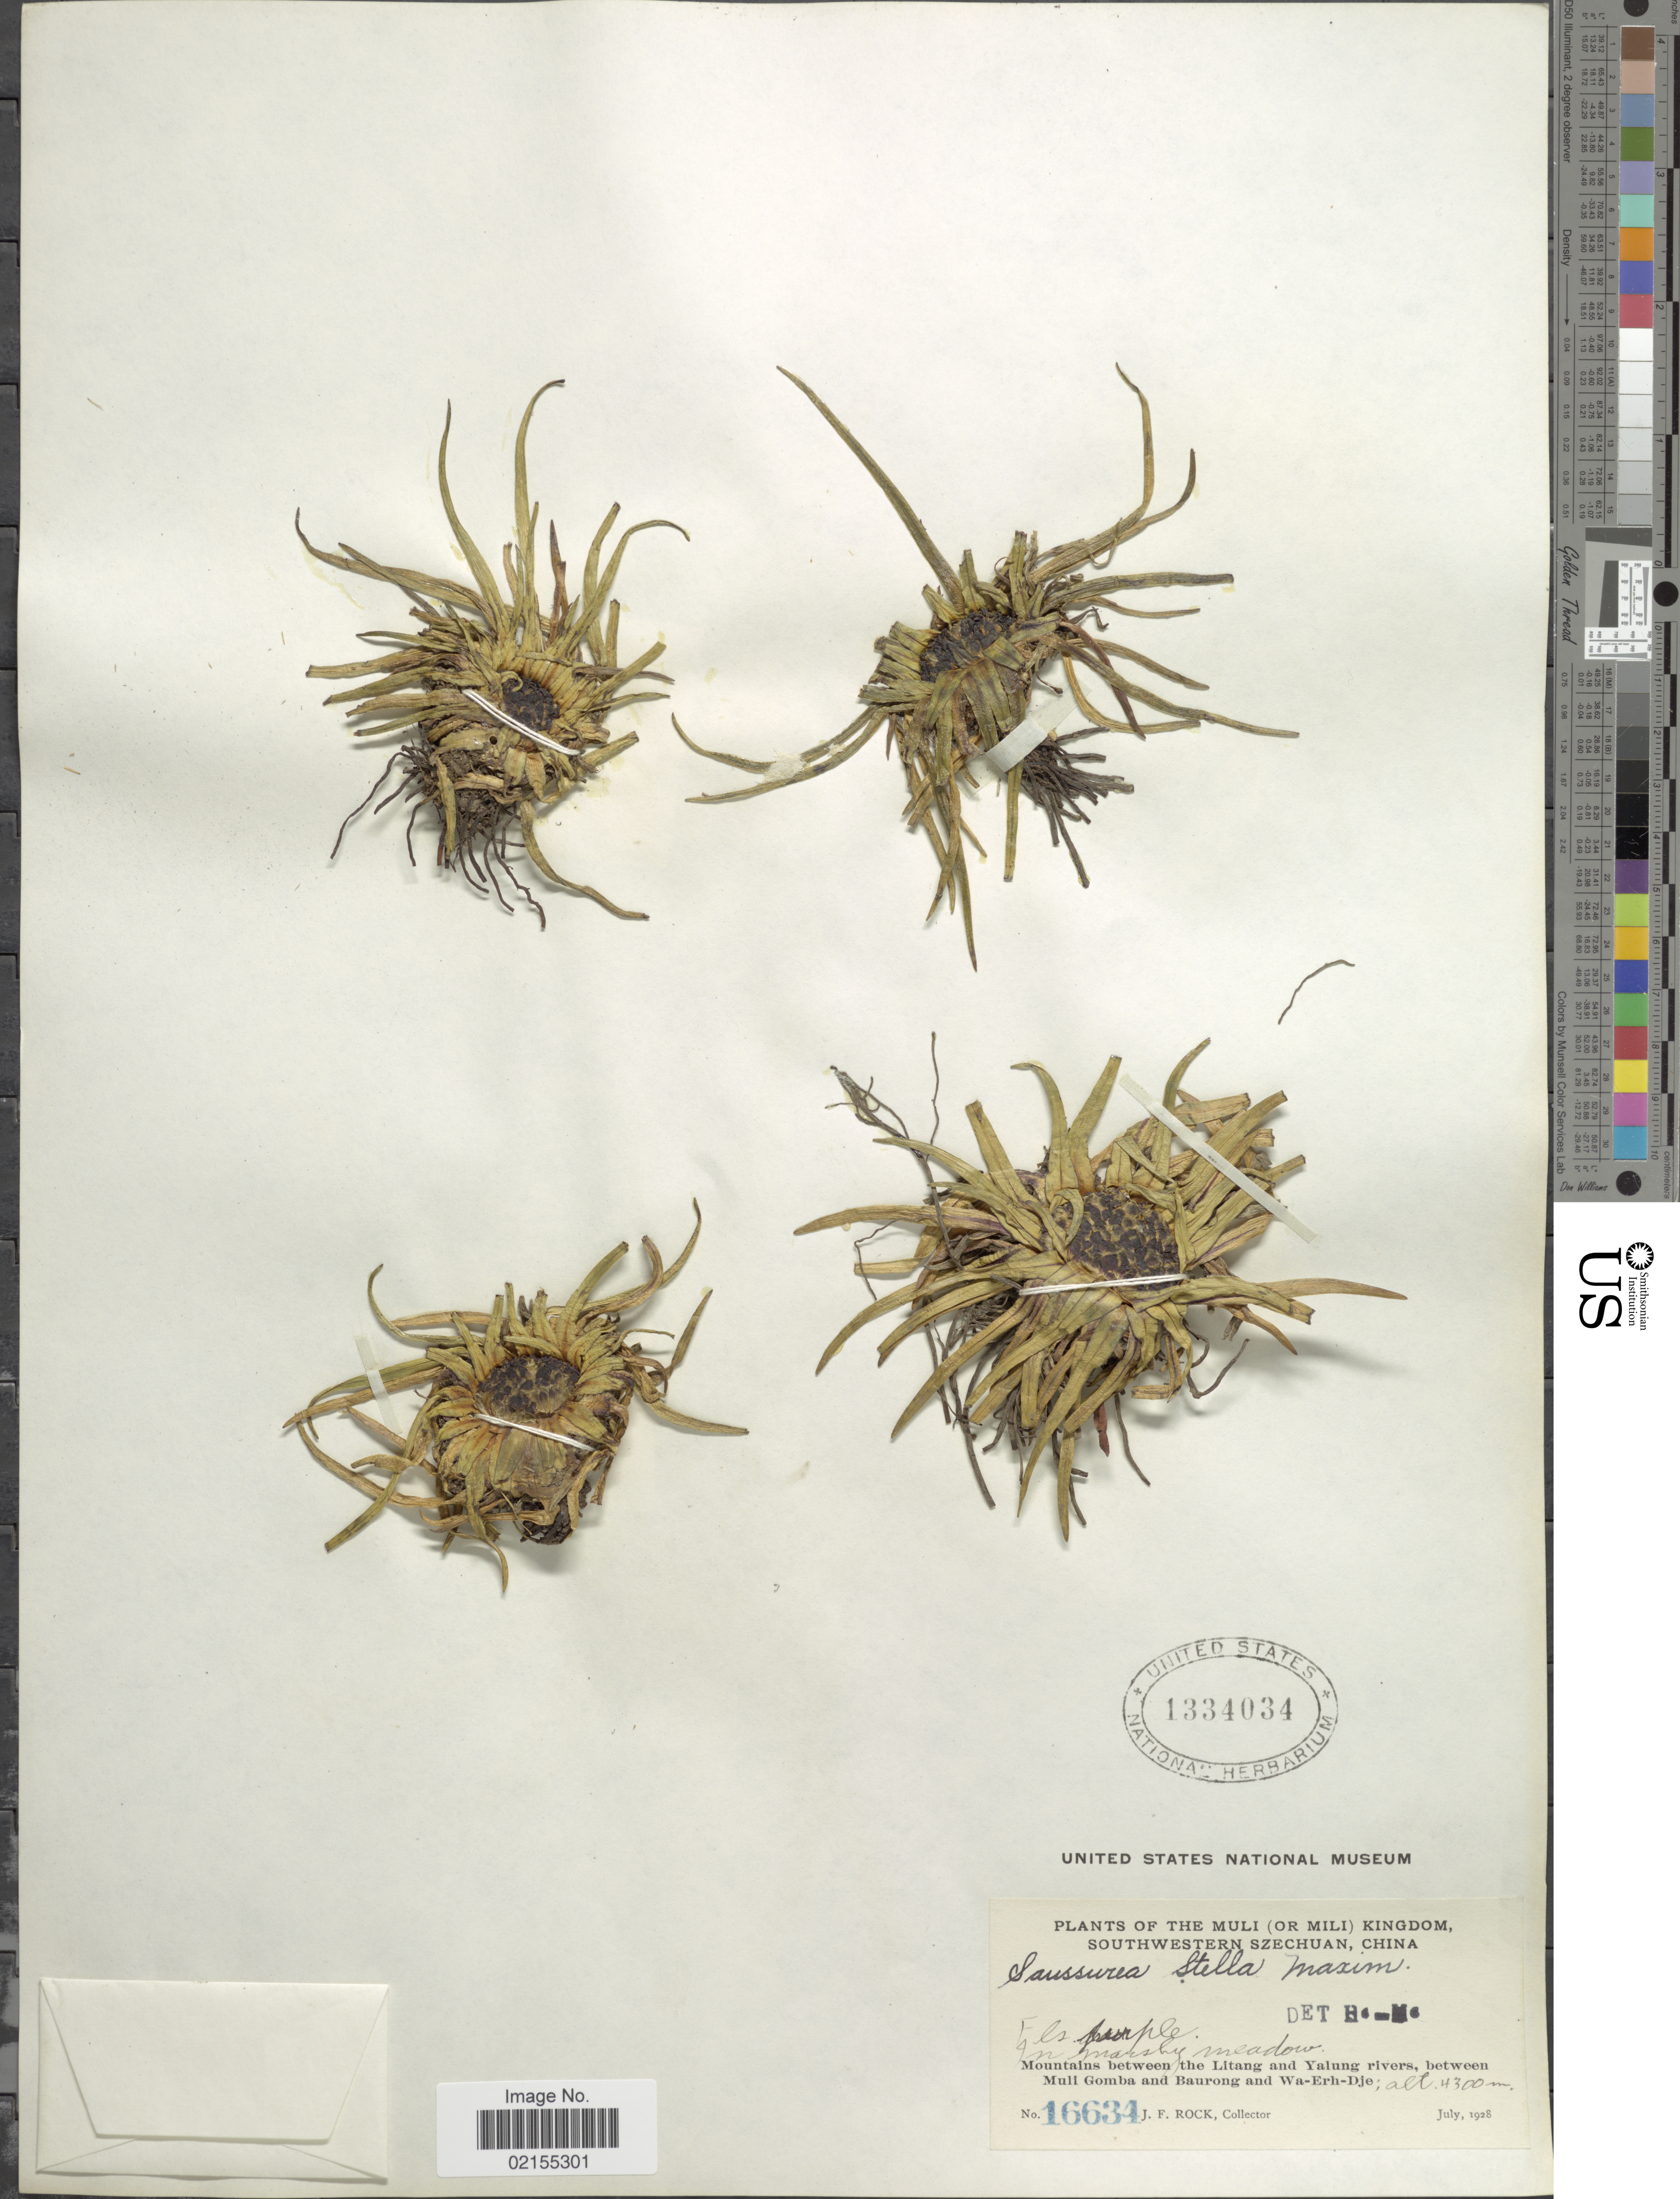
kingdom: Plantae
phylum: Tracheophyta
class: Magnoliopsida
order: Asterales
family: Asteraceae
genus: Saussurea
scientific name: Saussurea stella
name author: Maxim.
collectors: J. Rock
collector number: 16634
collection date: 1928-07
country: China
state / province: Sichuan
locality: The Muli (Or Mili) Kingdom, Southwestern Szechuan, China, Mountains between the Litangi and Yalung rivers, between Muli Gomba and Baurong and Wa-Erh-Dje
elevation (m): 4300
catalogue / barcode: US 1334034